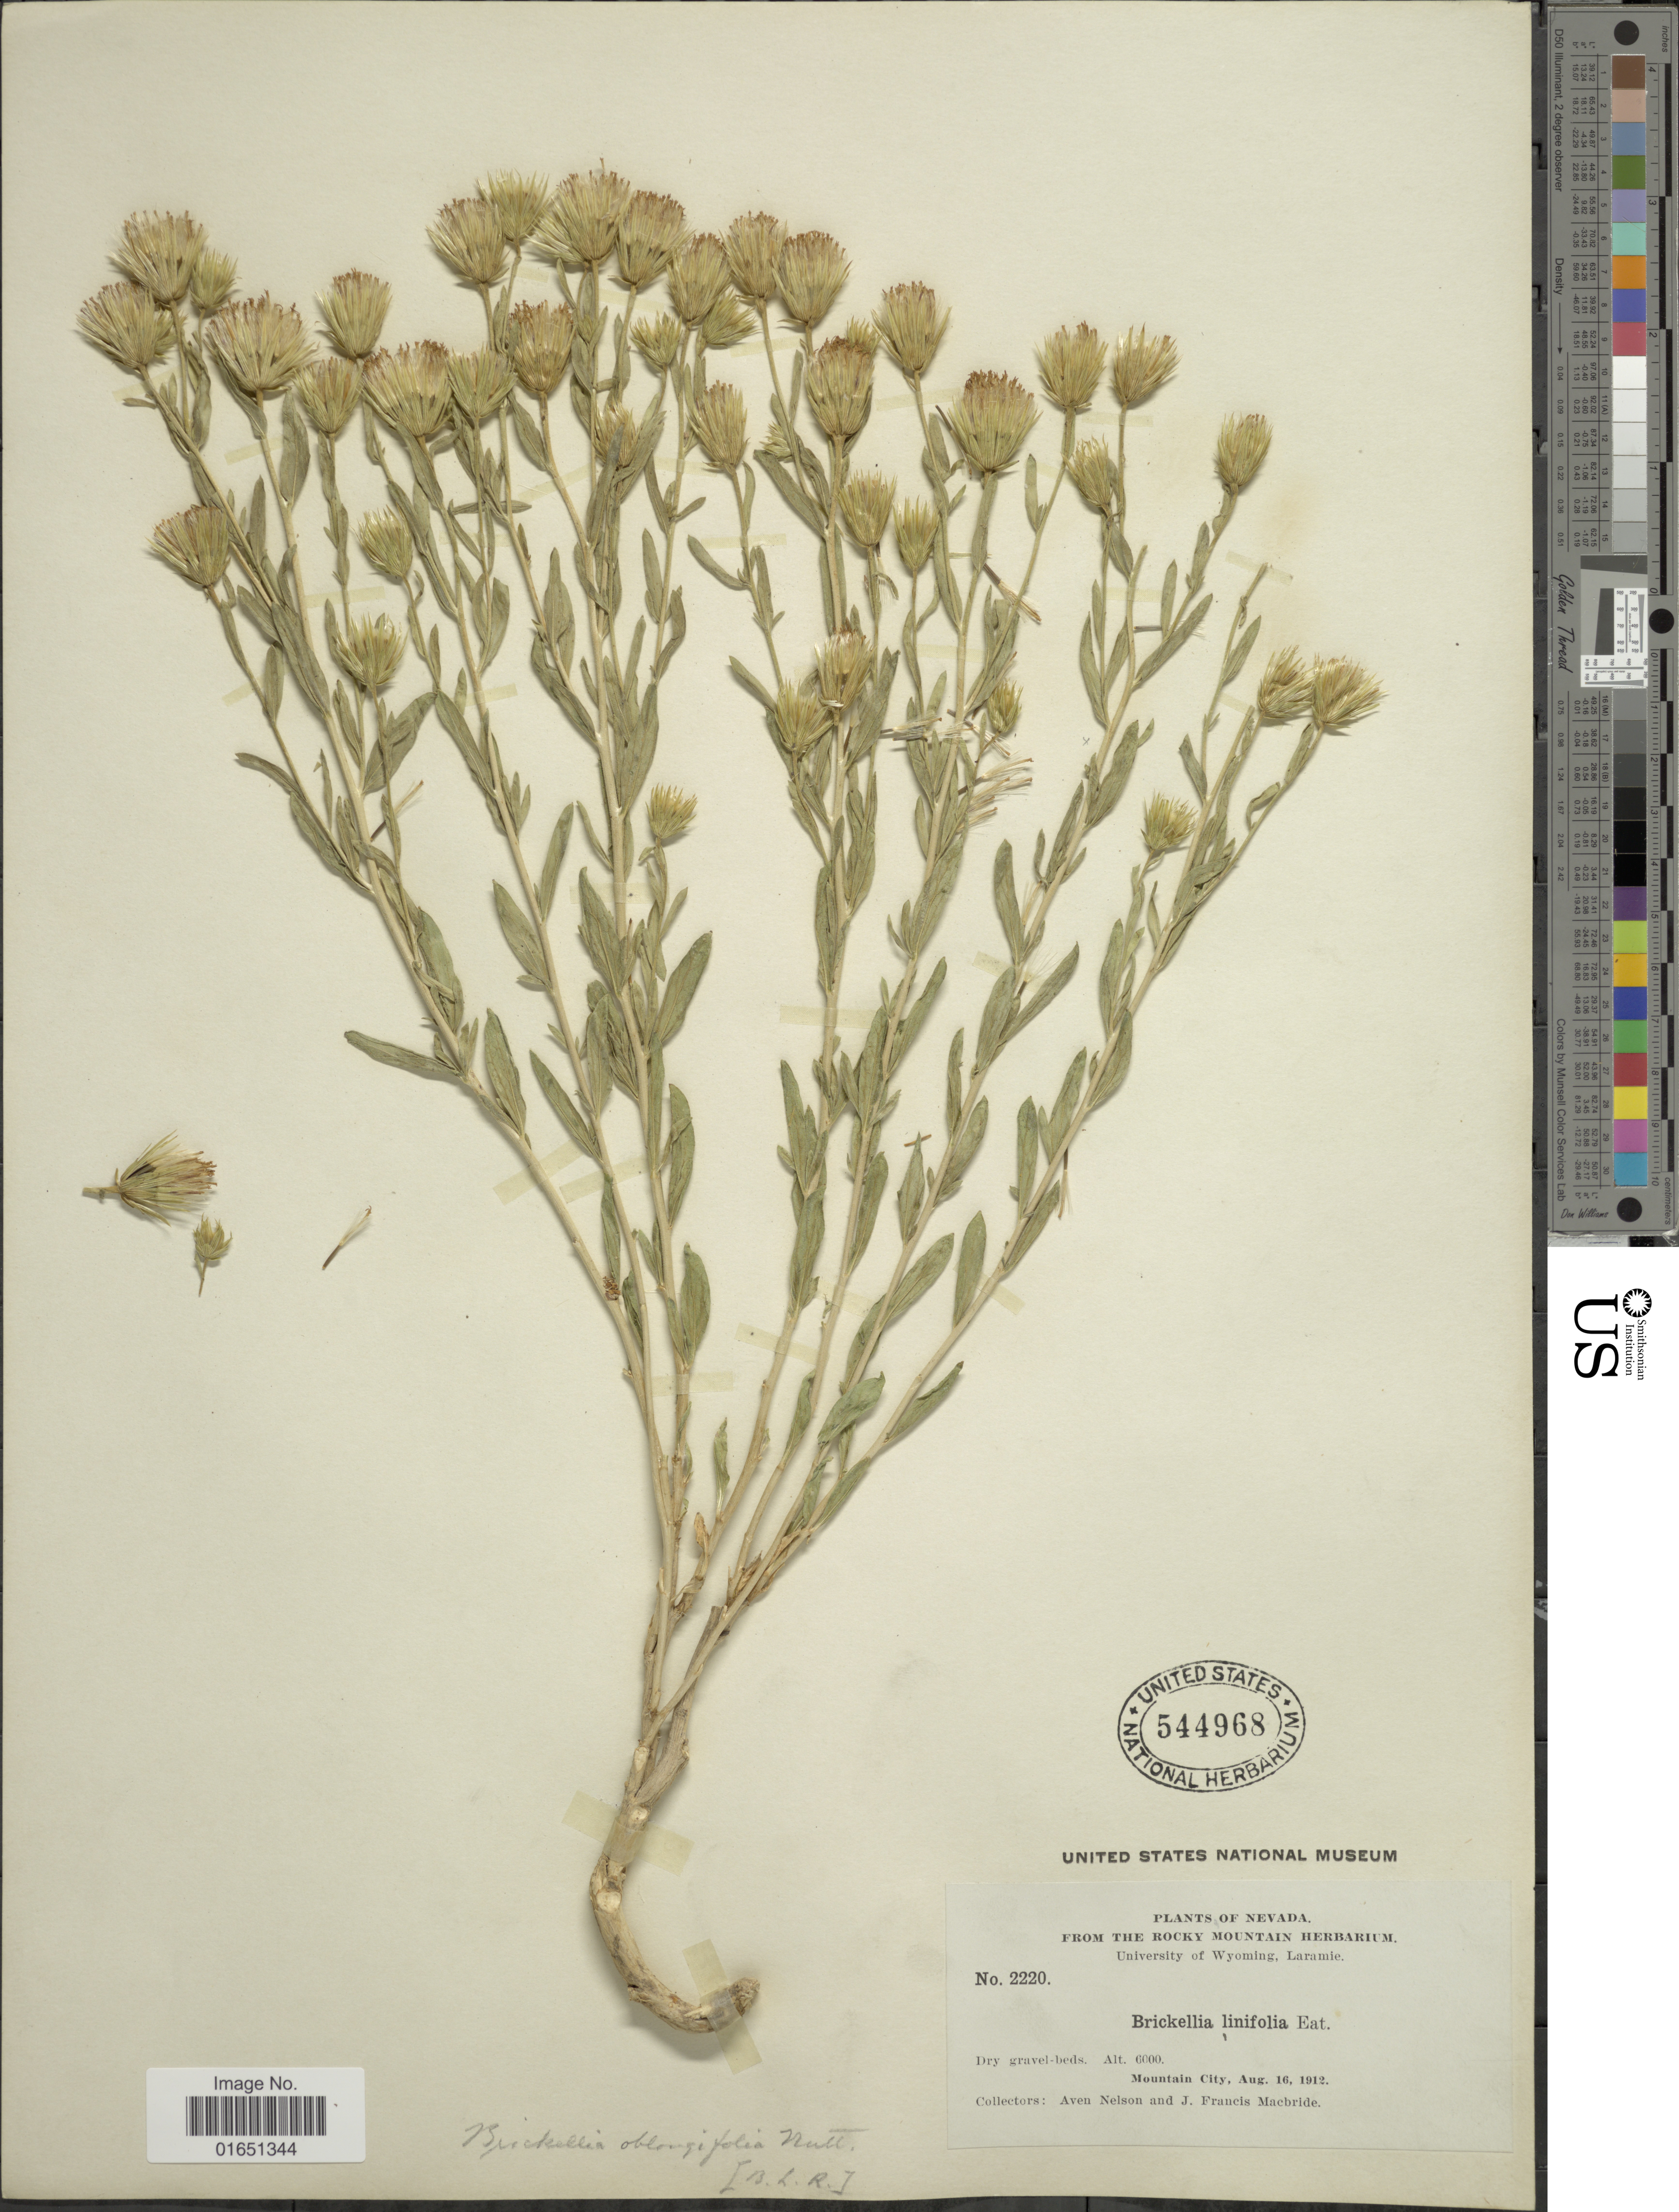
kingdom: Plantae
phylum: Tracheophyta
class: Magnoliopsida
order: Asterales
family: Asteraceae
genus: Brickellia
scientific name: Brickellia oblongifolia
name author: Nutt.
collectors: A. Nelson & J. F. Macbride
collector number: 2220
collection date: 1912-08-16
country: United States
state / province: Nevada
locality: Dry gravel-beds, Mountain City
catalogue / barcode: US 544968